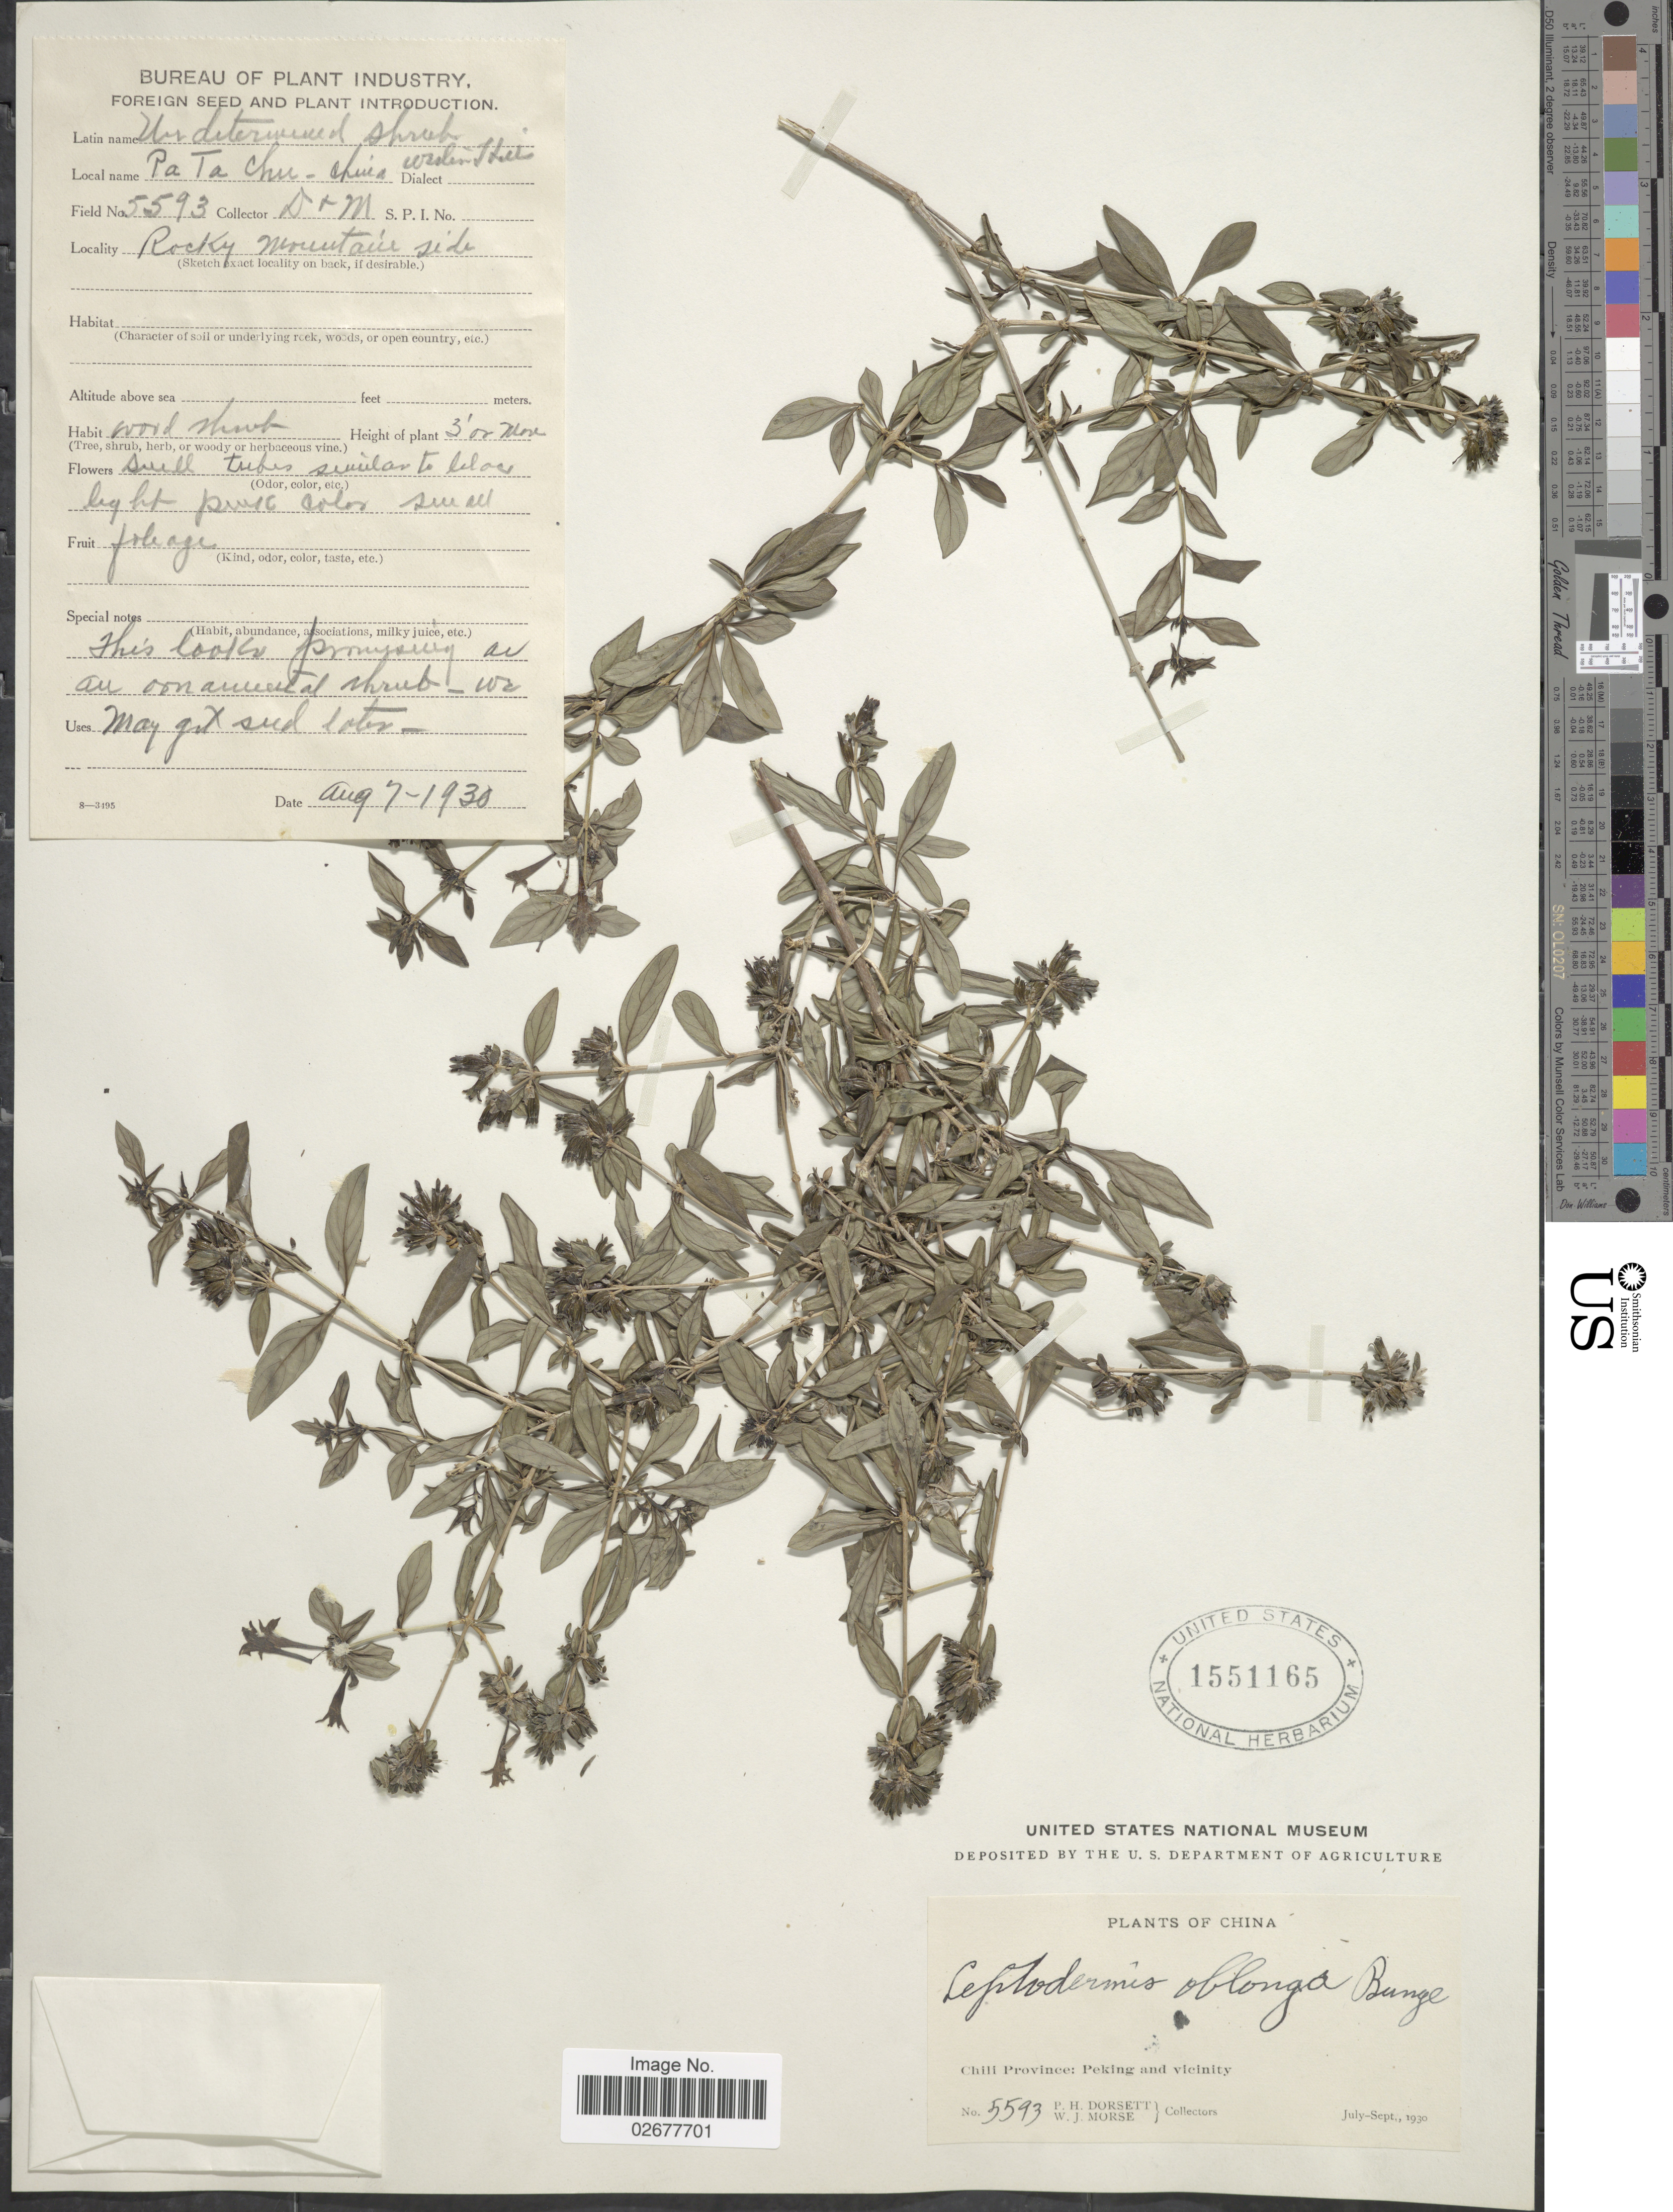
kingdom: Plantae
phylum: Tracheophyta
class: Magnoliopsida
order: Gentianales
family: Rubiaceae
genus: Leptodermis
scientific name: Leptodermis oblonga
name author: Bunge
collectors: P. H. Dorsett & W. J. Morse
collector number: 5593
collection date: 1930-08-07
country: China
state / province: Beijing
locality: Chili Province: Peking and vicinity. Rocky Mountain side.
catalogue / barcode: US 1551165